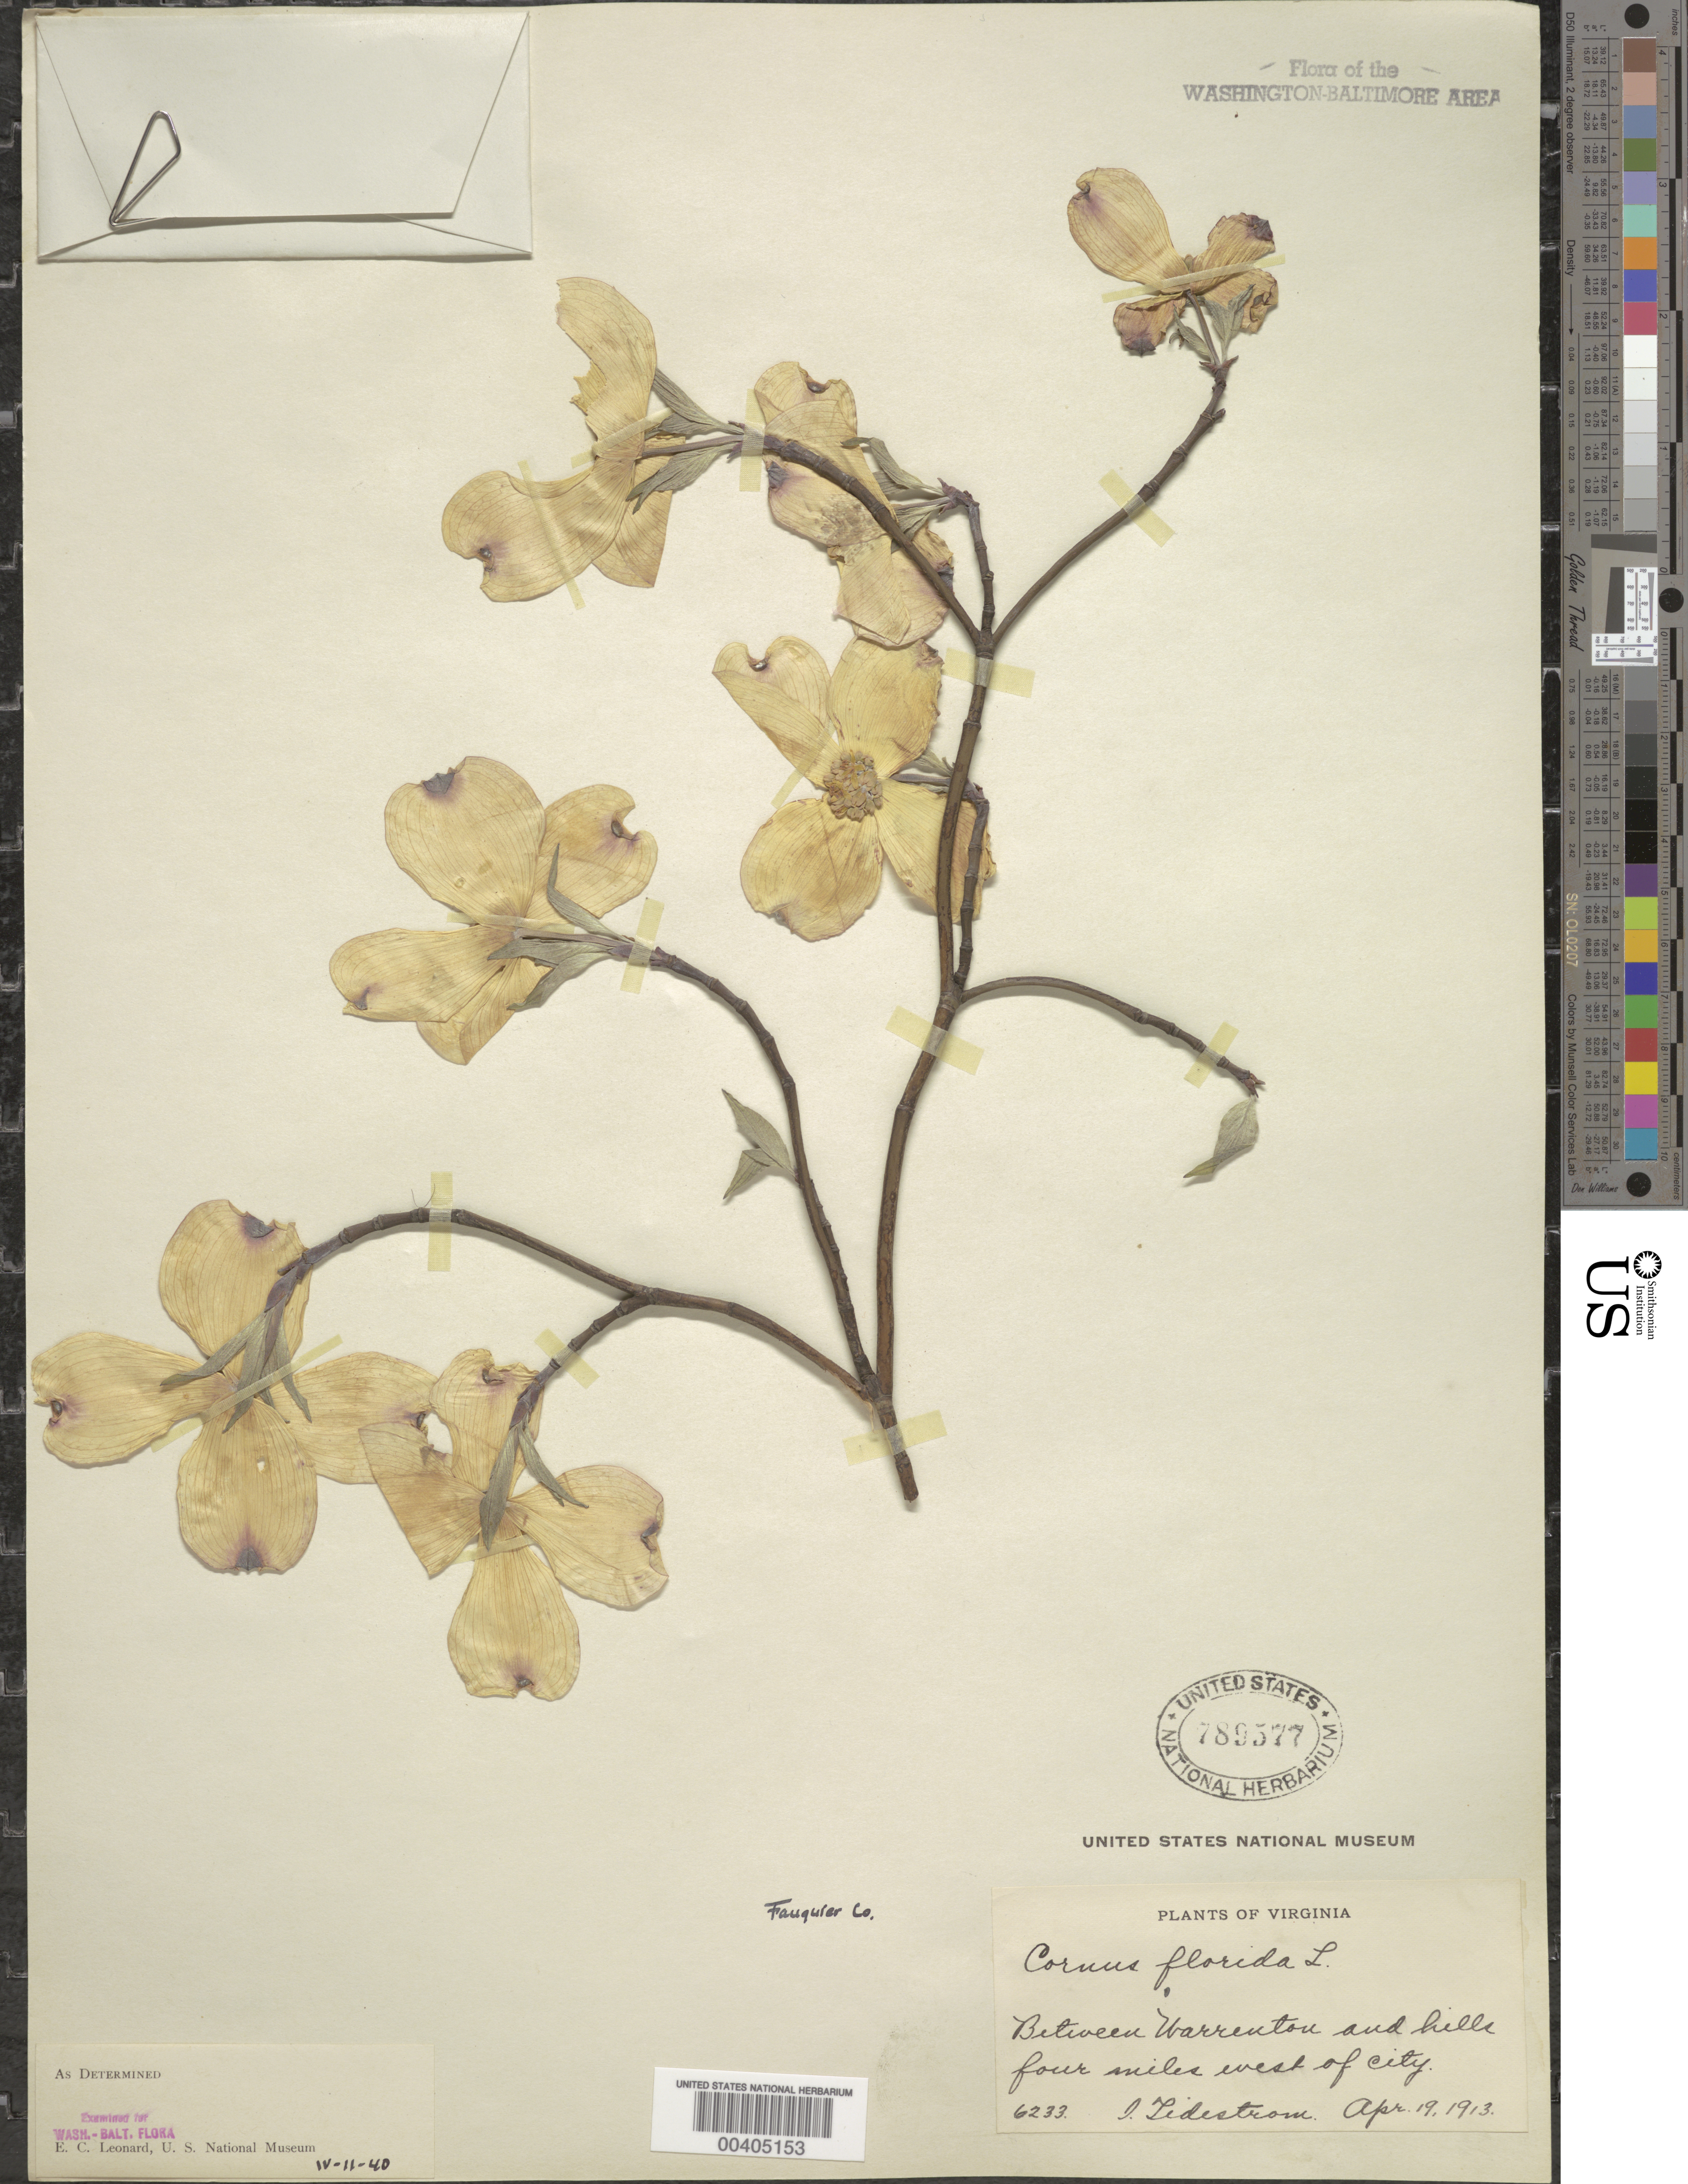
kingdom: Plantae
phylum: Tracheophyta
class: Magnoliopsida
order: Cornales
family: Cornaceae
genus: Cornus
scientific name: Cornus florida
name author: L.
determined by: Leonard, Emery C., (US)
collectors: I. F. Tidestrom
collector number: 6233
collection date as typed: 19 Apr 1913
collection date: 1913-04-19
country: United States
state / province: Virginia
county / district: Fauquier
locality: between Warrenton and Hills, 4 mi. W of City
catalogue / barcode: US 789577